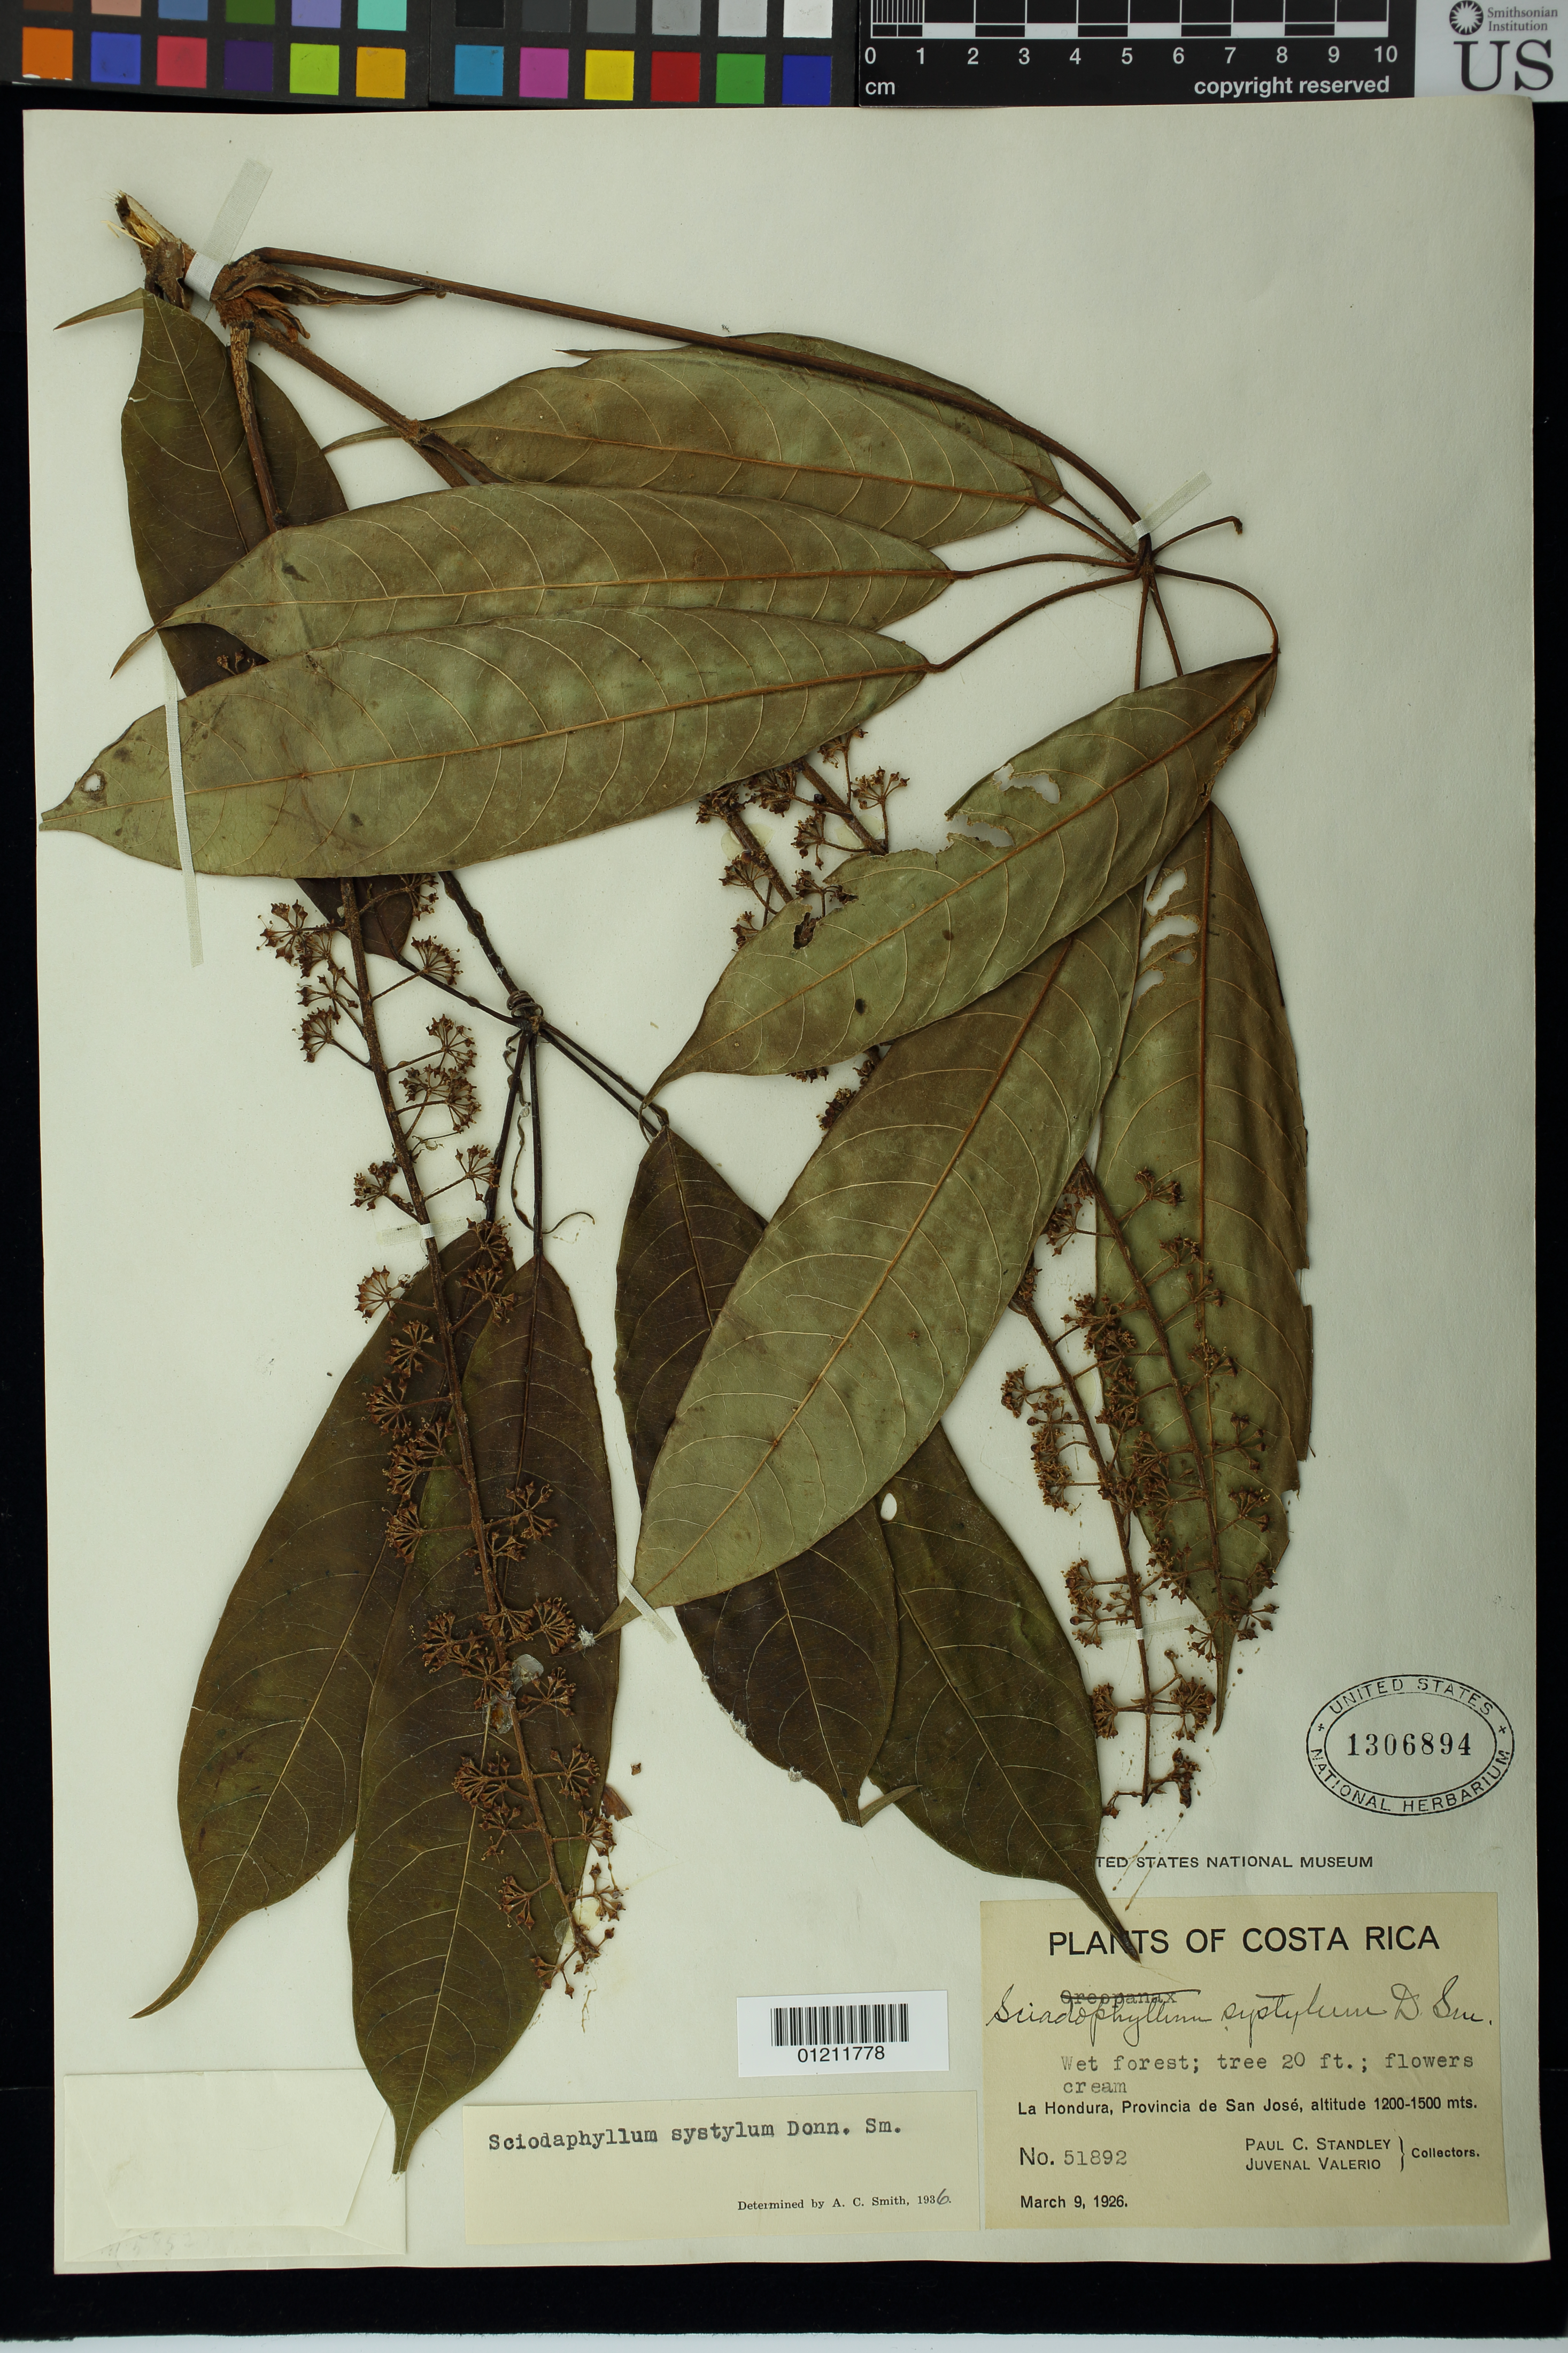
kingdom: Plantae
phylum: Tracheophyta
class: Magnoliopsida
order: Apiales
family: Araliaceae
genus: Schefflera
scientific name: Schefflera systyla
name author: (Donn. Sm.) R. Vig.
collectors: P. C. Standley & J. Valerio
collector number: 51892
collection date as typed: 09 Mar 1926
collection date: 1926-03-09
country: Costa Rica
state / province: San José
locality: La Hondura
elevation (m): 1200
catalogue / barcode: US 1306894